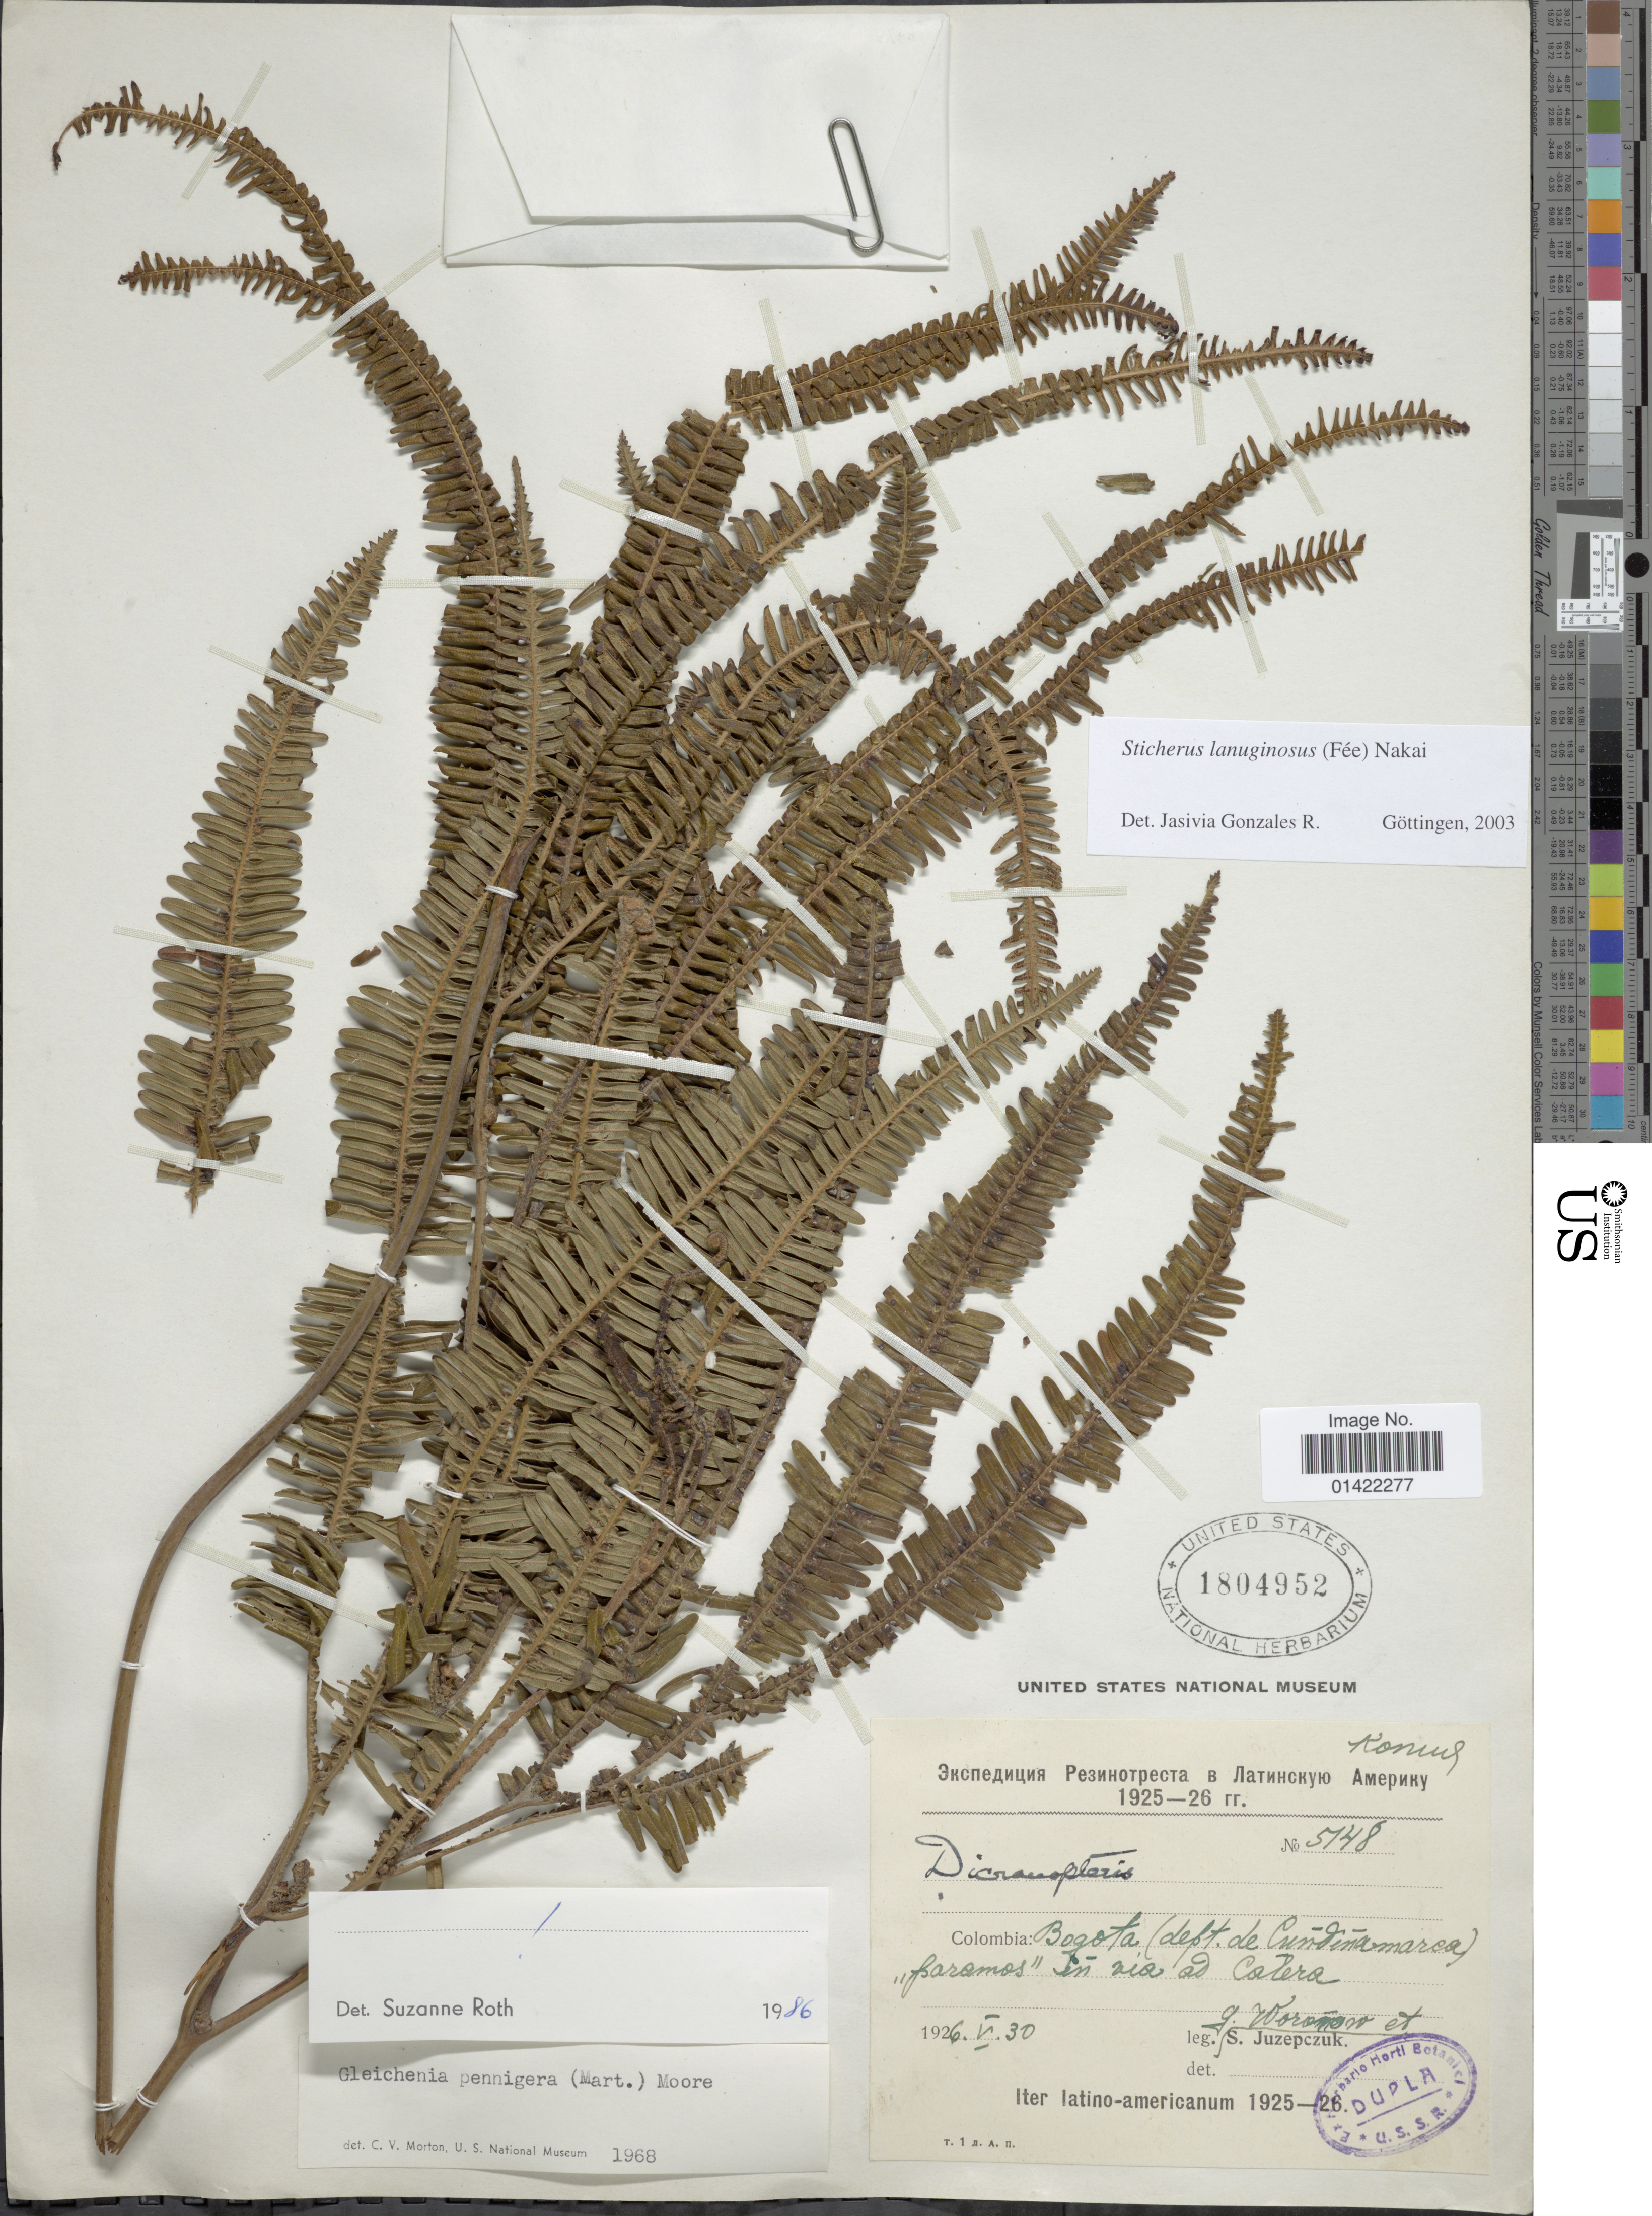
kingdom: Plantae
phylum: Tracheophyta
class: Polypodiopsida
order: Gleicheniales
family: Gleicheniaceae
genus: Sticherus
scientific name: Sticherus lanuginosus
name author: (Fée) Nakai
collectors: G. Woronow & S. V. Juzepczuk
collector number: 5178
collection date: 1926-05-30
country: Colombia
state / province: Bogota D.C.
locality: Paramos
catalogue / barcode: US 1804952